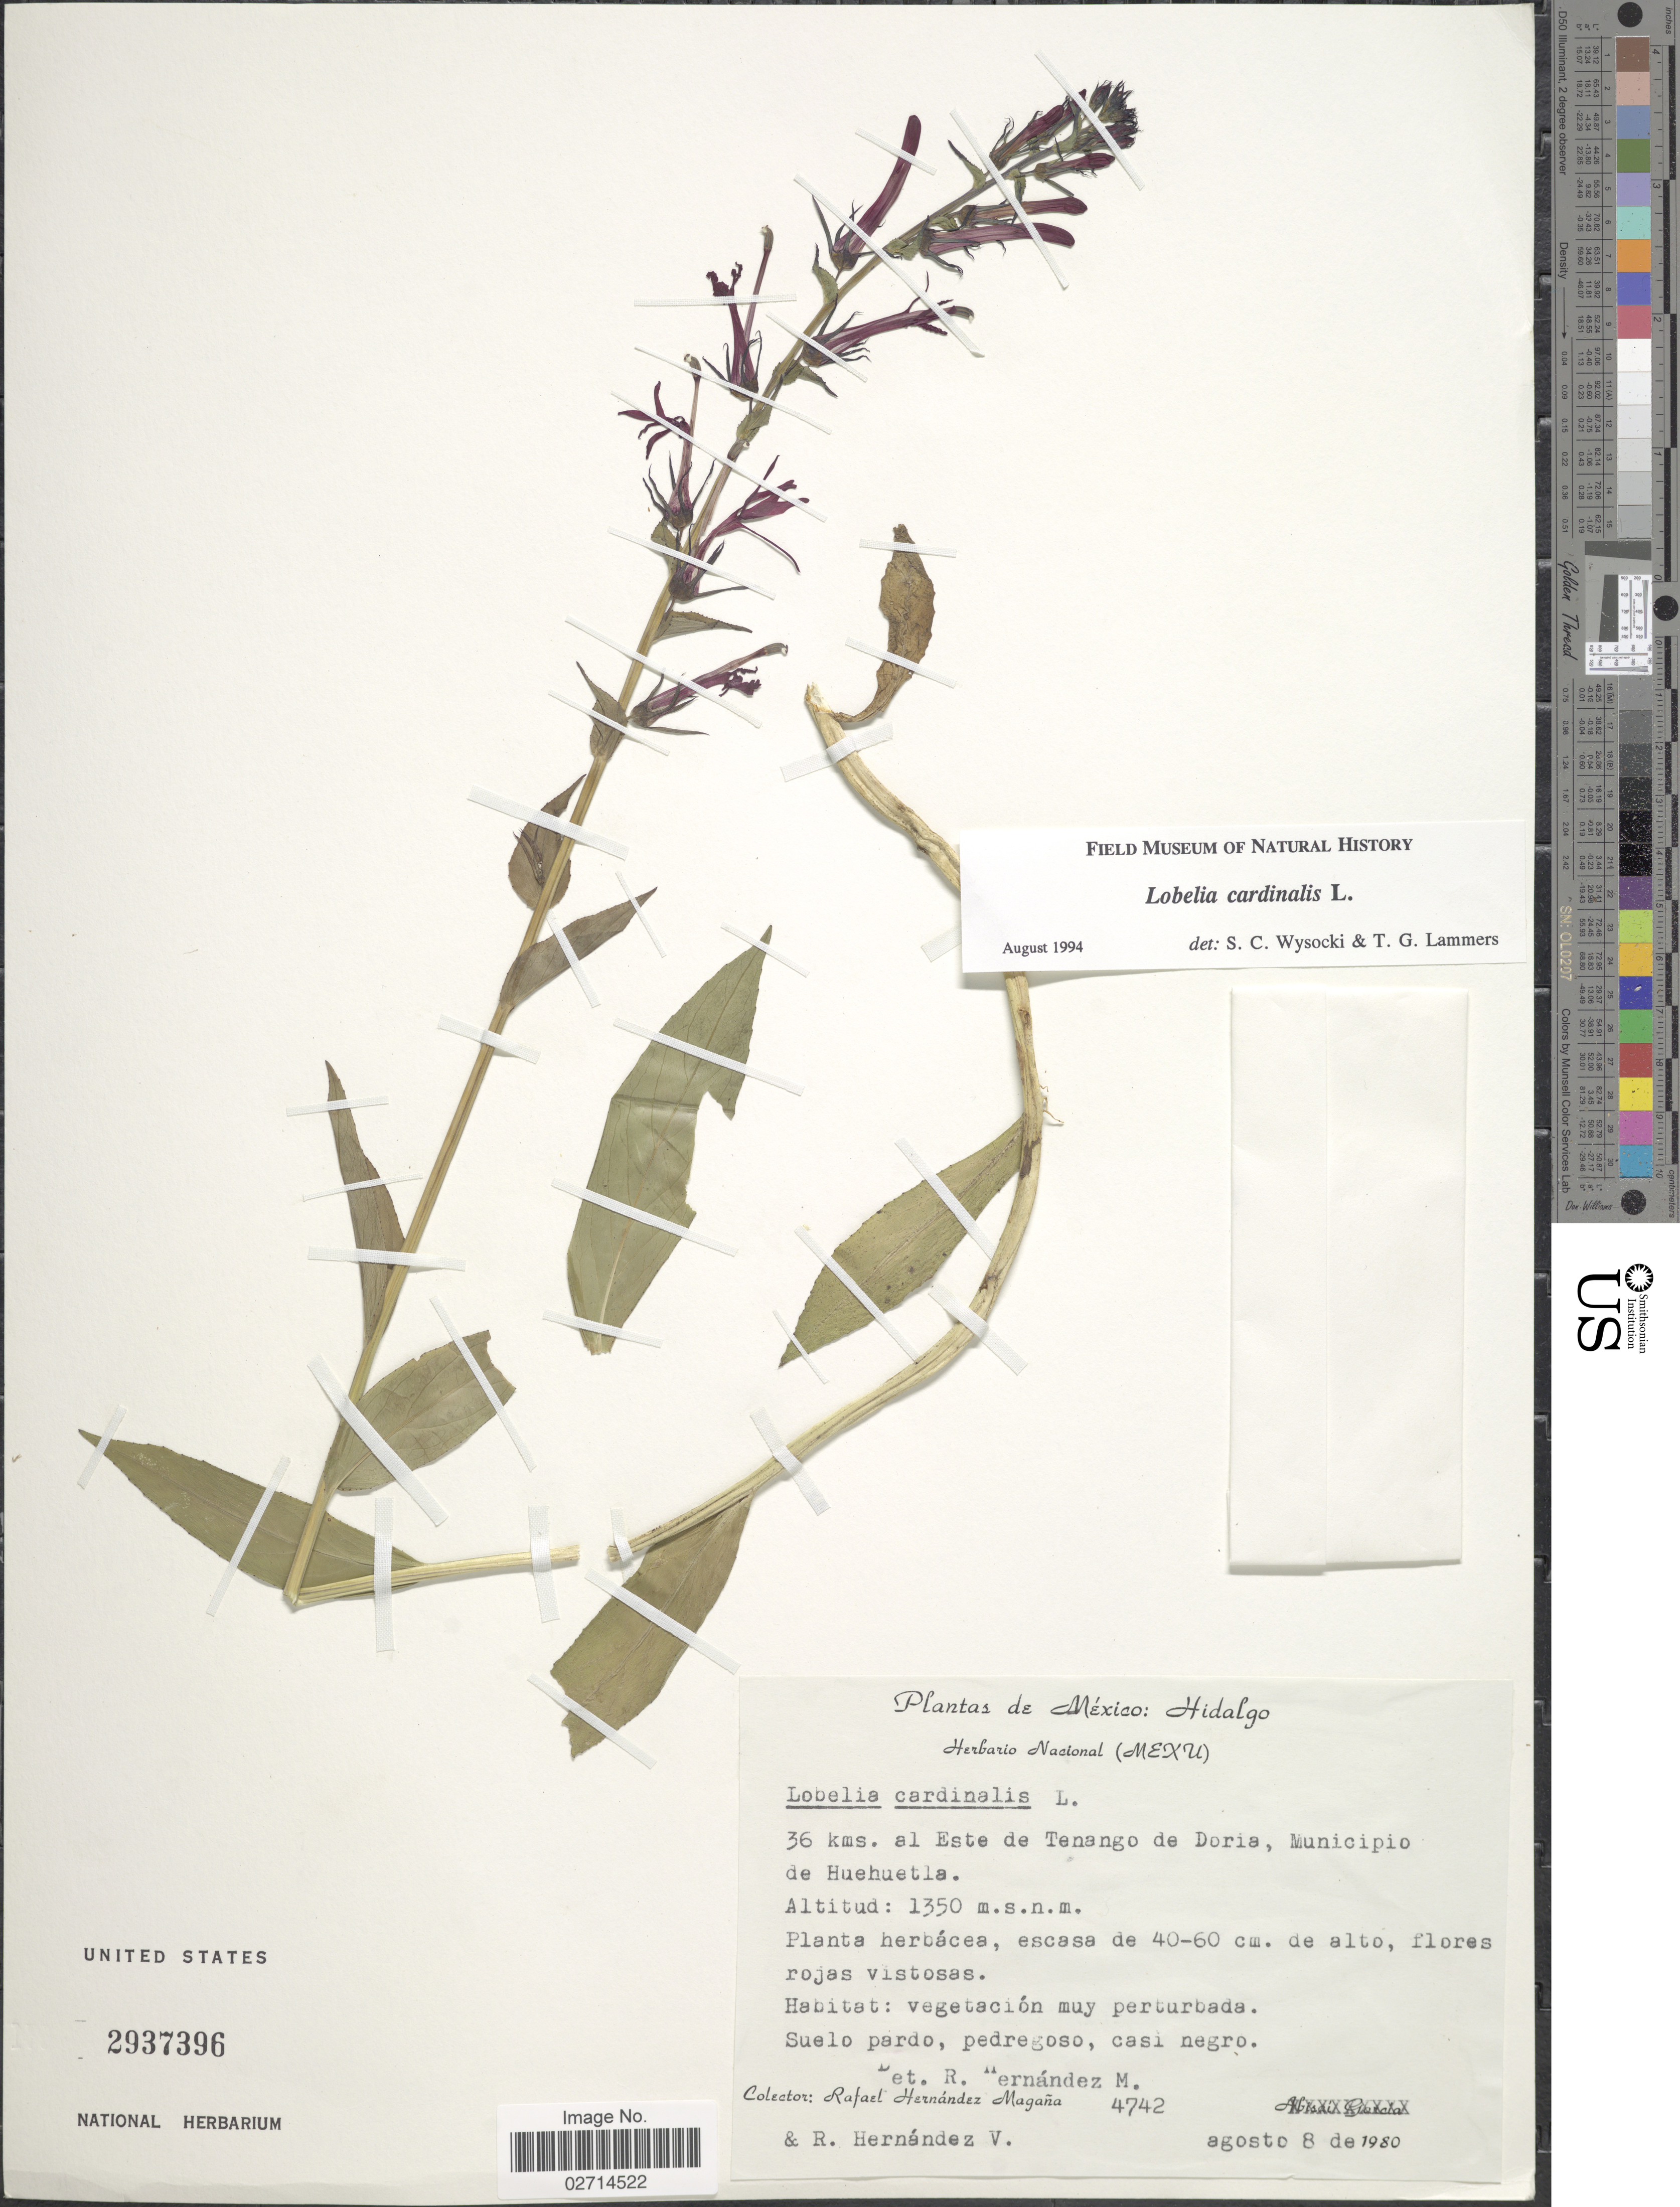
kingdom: Plantae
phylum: Tracheophyta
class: Magnoliopsida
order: Asterales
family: Campanulaceae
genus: Lobelia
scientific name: Lobelia cardinalis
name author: L.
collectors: R. Hernández-M. & R. Hernandez V.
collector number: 4742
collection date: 1980-08-08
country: Mexico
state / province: Hidalgo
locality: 36 kms. al Este de Tenango de Doria, Municipio de Huehuetla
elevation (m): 1350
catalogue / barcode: US 2937396